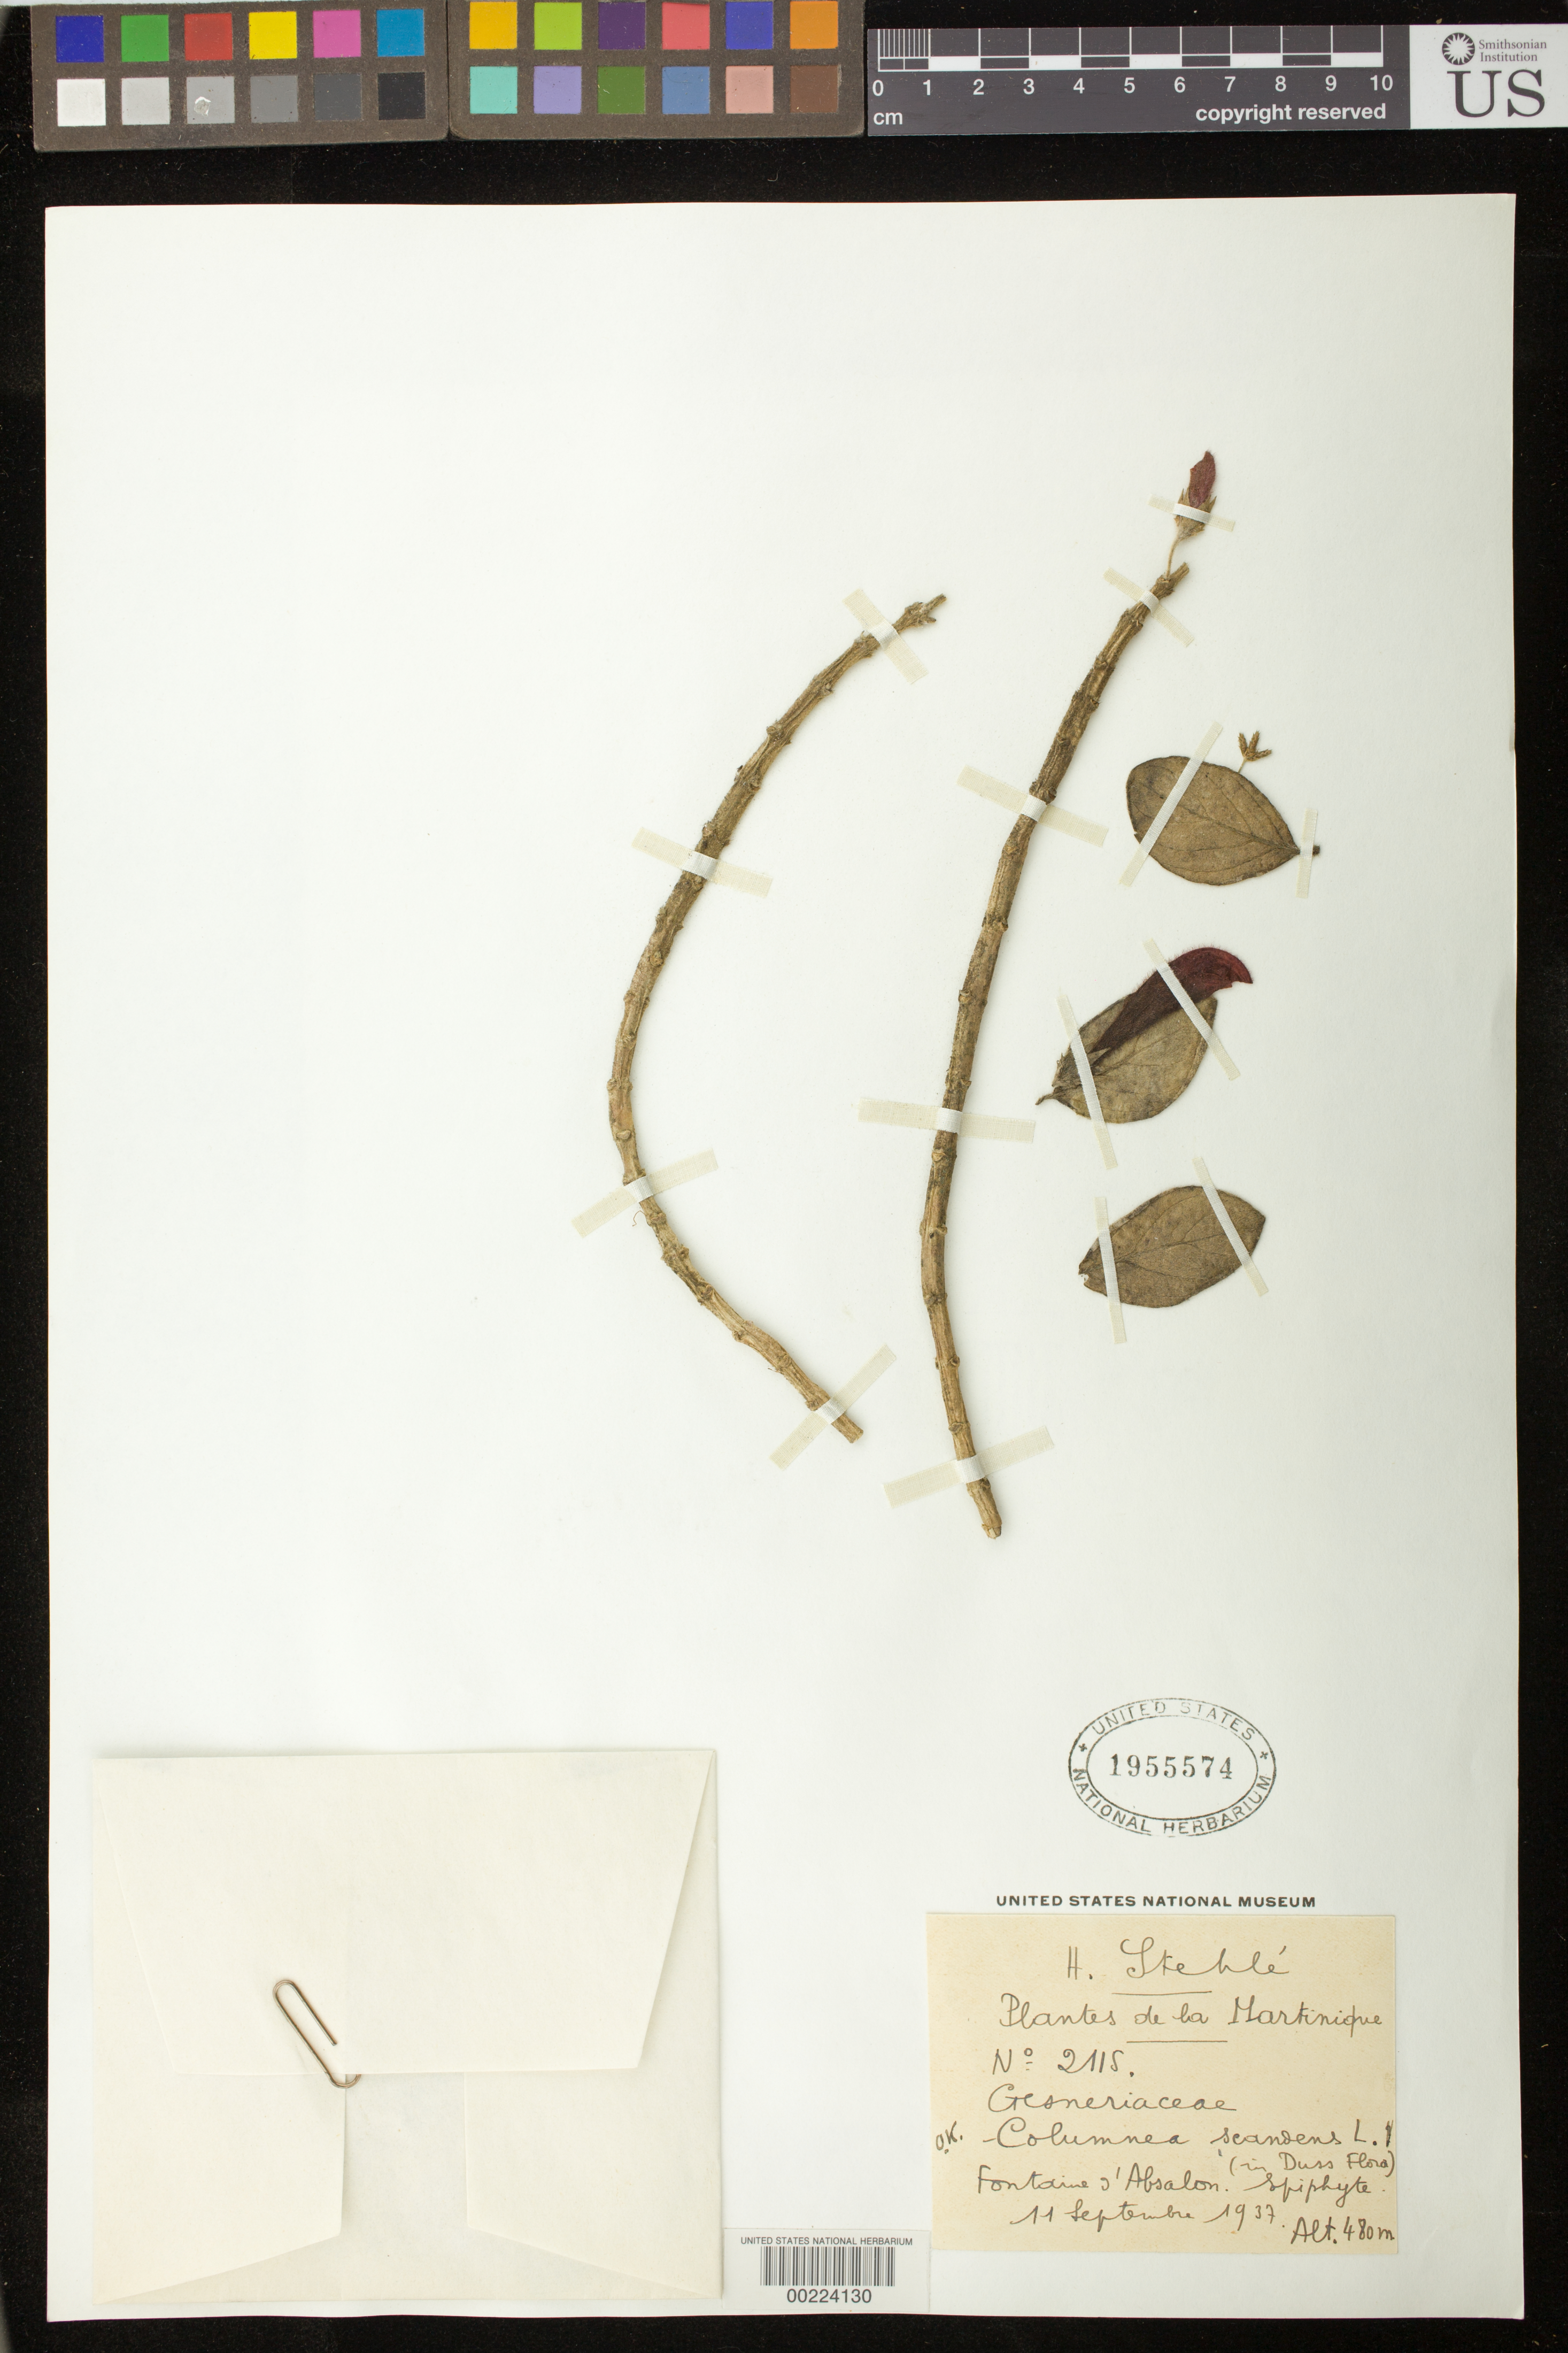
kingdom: Plantae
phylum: Tracheophyta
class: Magnoliopsida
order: Lamiales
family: Gesneriaceae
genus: Columnea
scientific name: Columnea scandens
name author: L.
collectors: H. Stehlé & M. Stehlé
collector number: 2115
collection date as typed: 11 Sep 1937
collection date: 1937-09-11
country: Martinique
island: Martinique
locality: Fontaine d'Absalon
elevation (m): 480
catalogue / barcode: US 1955574